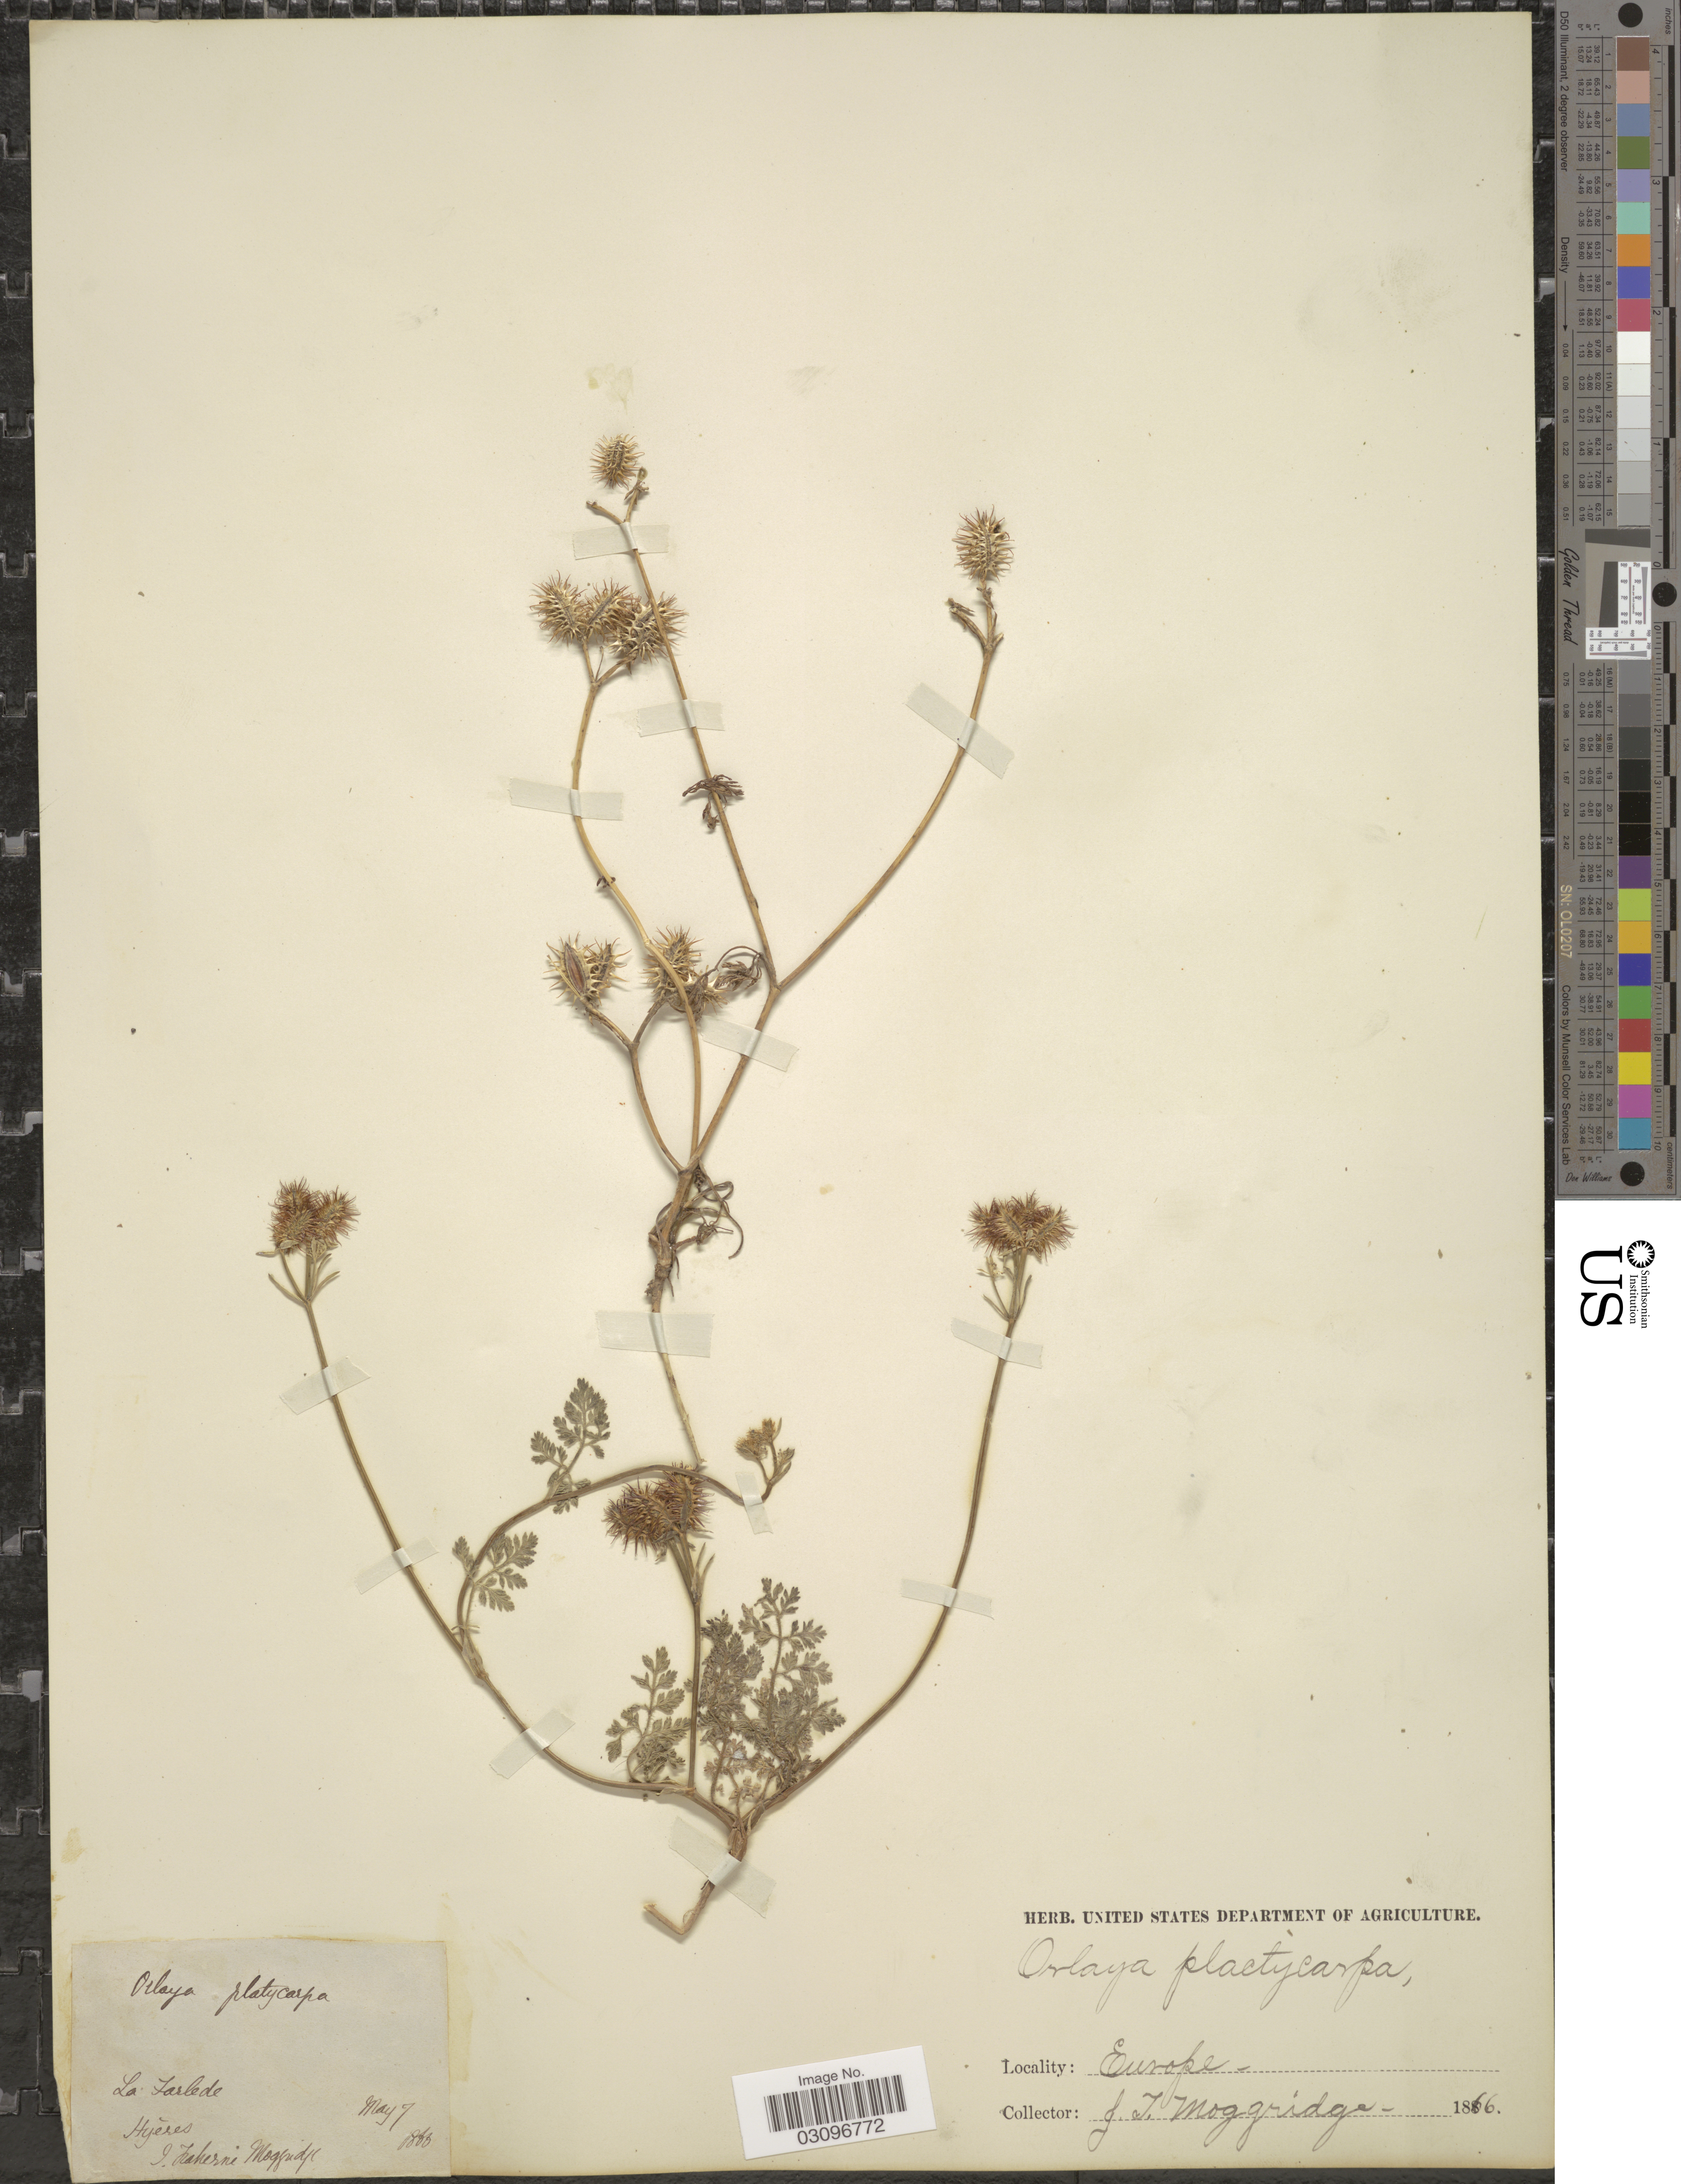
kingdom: Plantae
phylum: Tracheophyta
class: Magnoliopsida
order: Apiales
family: Apiaceae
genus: Daucus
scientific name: Daucus platycarpos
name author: Scop.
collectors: J. T. Moggridge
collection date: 1866-05-07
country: France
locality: La Farlede. Hyères.